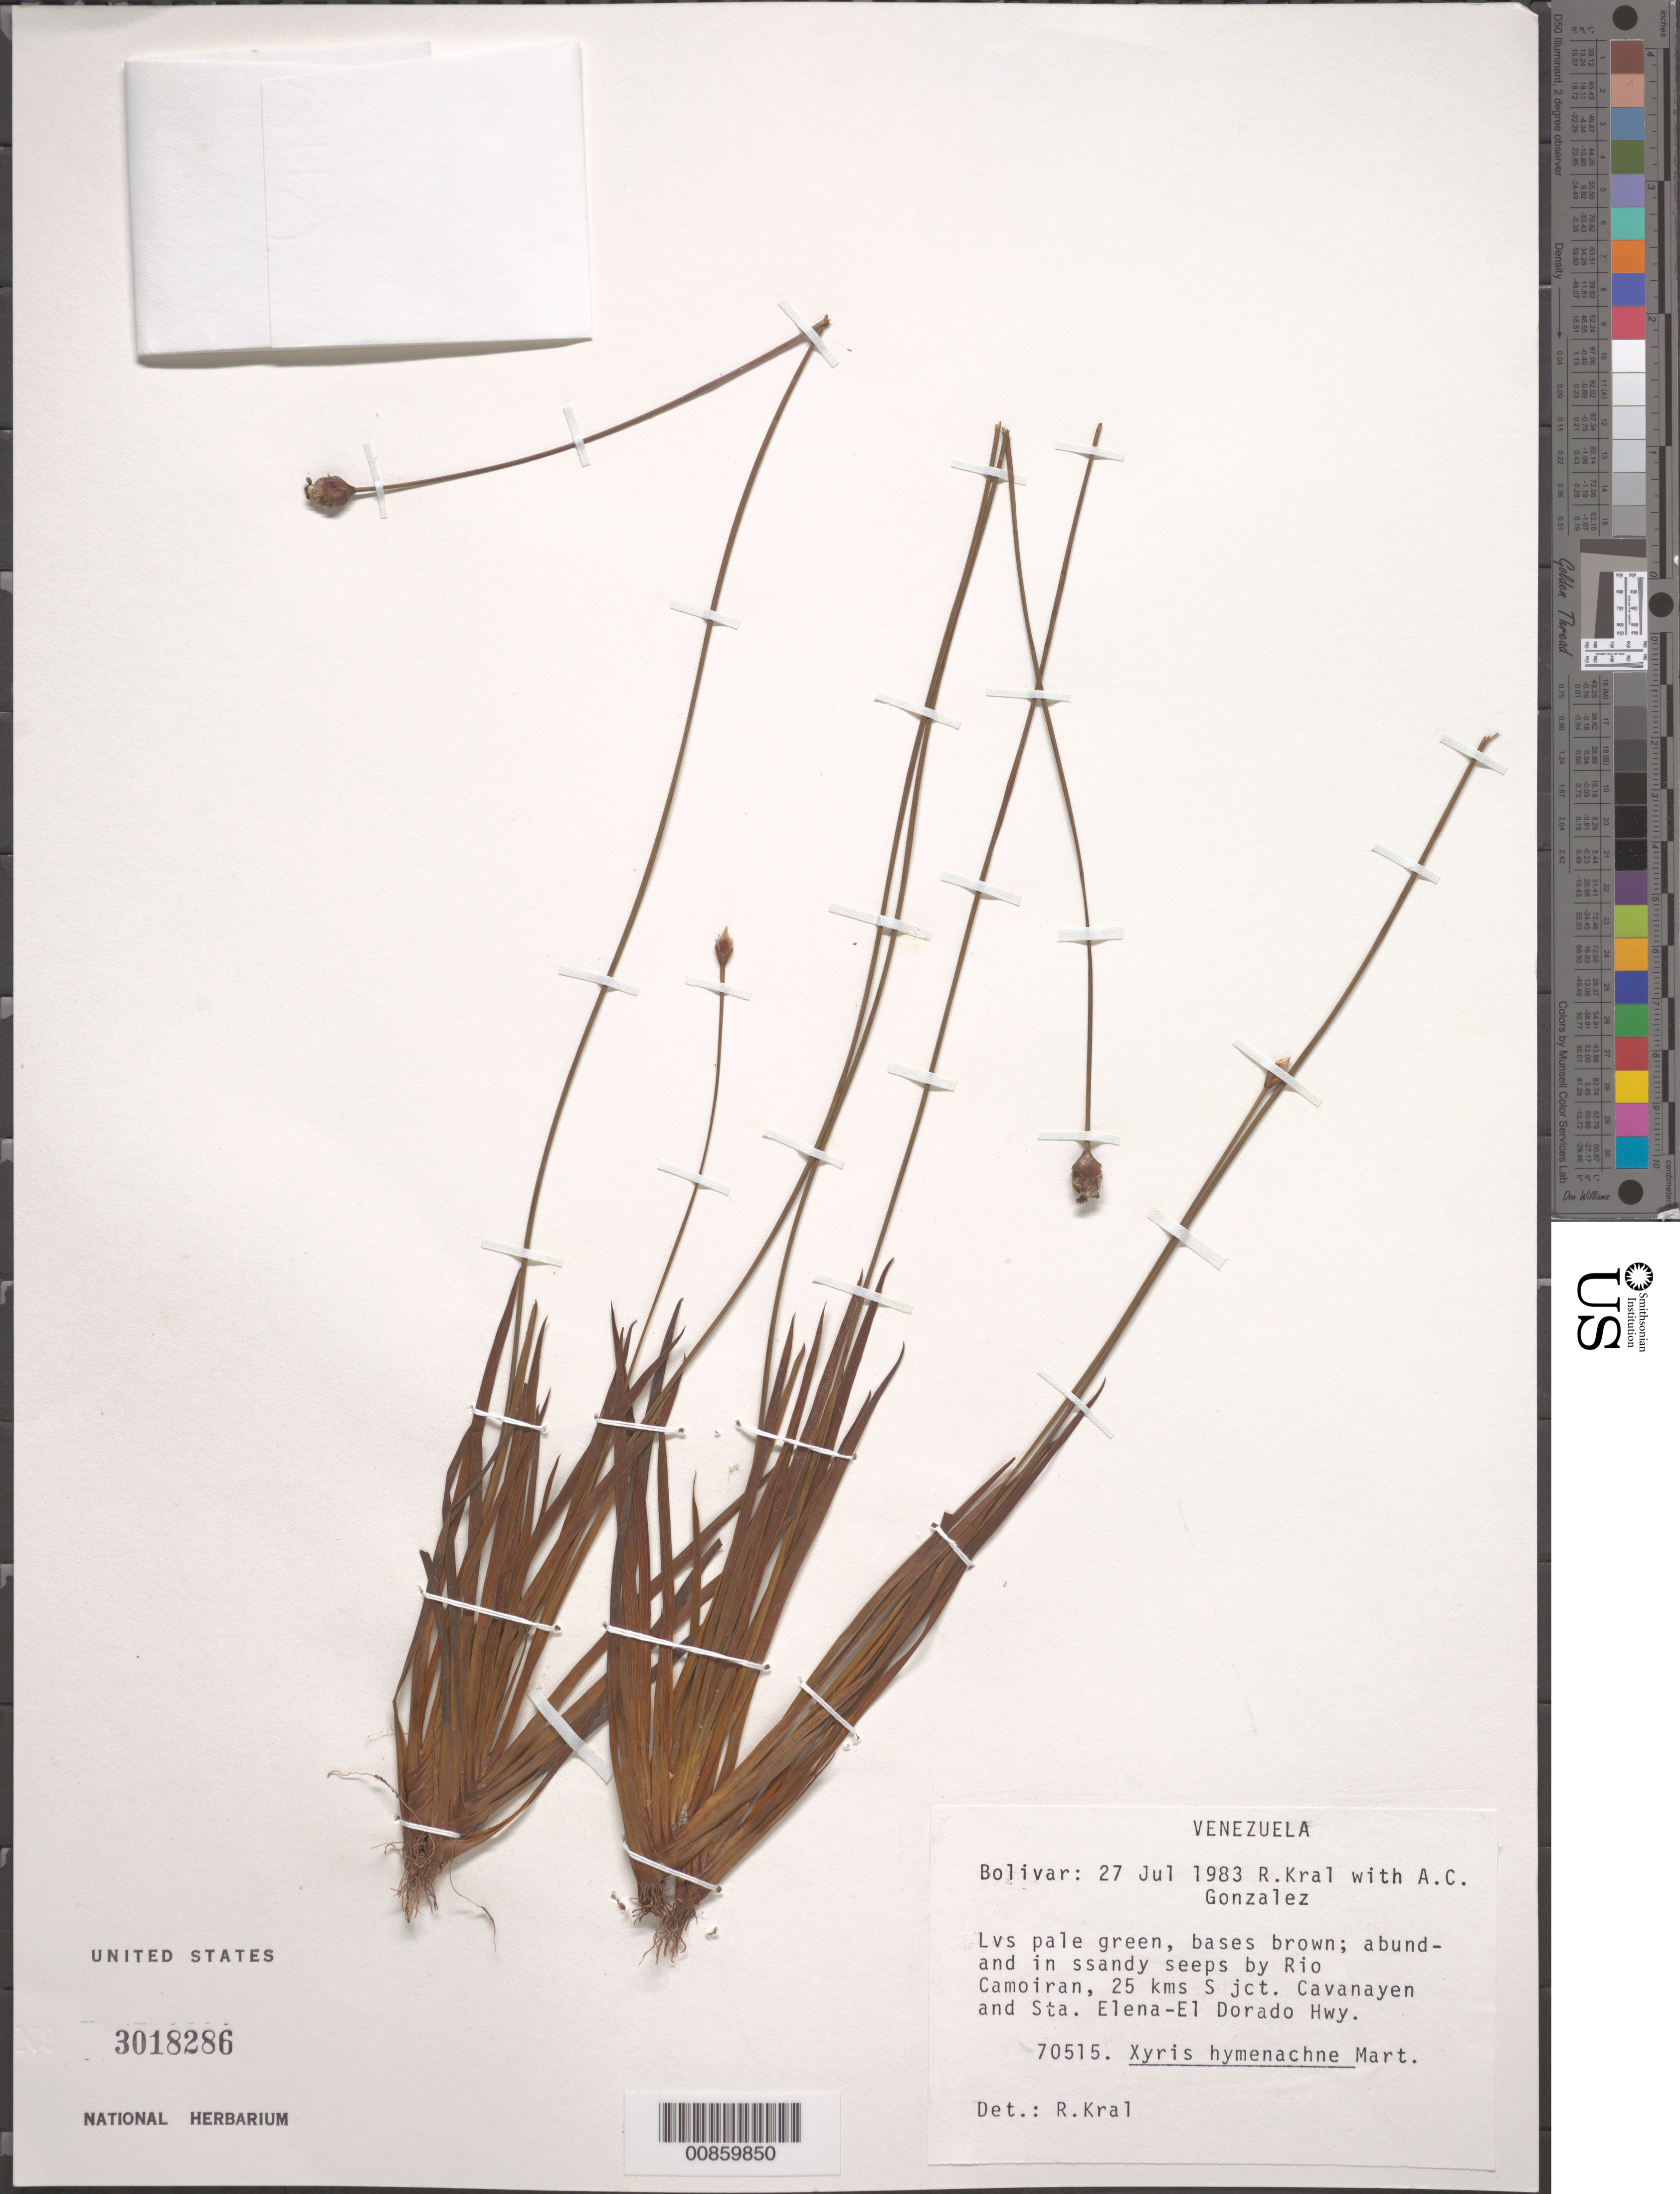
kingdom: Plantae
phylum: Tracheophyta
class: Liliopsida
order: Poales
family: Xyridaceae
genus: Xyris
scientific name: Xyris hymenachne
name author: Mart.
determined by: Kral, Robert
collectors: R. Kral & A. C. González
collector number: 70515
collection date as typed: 27-Jul-83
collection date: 1983-07-27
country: Venezuela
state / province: Bolívar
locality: Río Camoiran, 25 km S of junction of Kavanayén and Sta. Elena-El Dorado highway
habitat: In sandy seeps by river.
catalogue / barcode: US 3018286